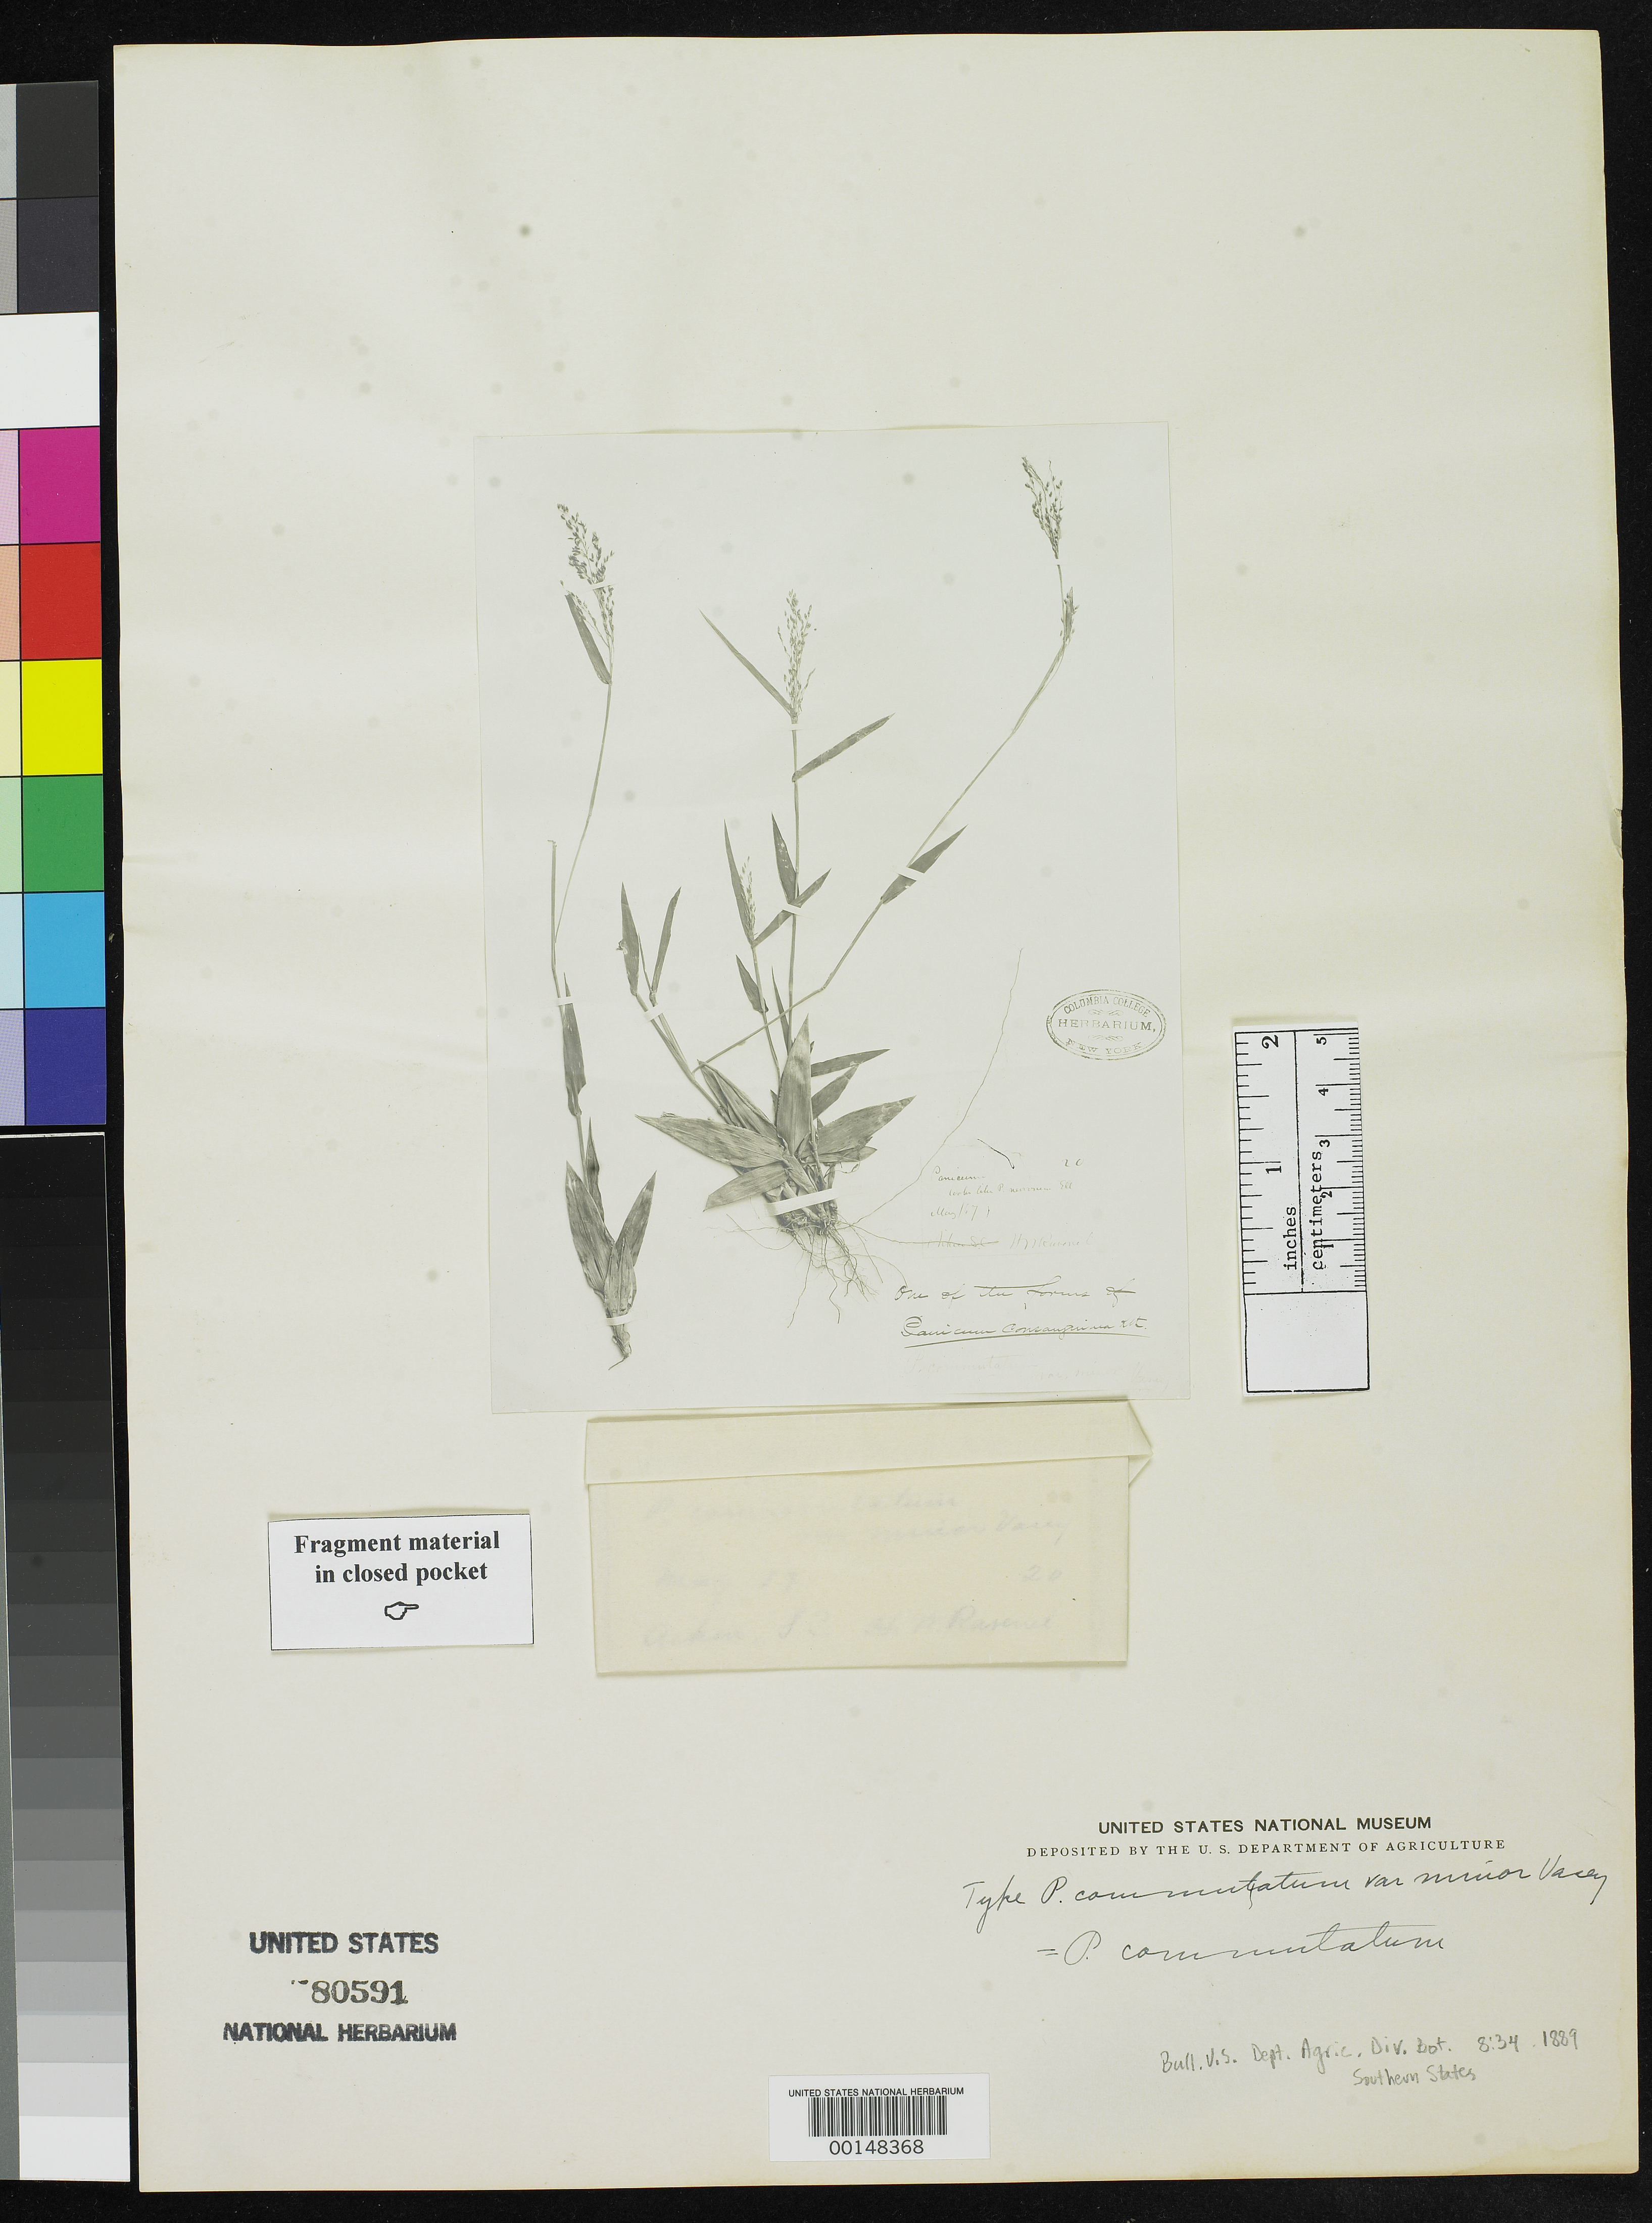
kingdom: Plantae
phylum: Tracheophyta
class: Liliopsida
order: Poales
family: Poaceae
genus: Panicum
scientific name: Panicum commutatum var. minor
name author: Vasey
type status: Type Fragment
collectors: H. Ravenel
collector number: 20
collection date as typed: May 1867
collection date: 1867-05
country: United States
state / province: South Carolina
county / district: Aiken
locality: Aiken.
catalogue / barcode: US 80591